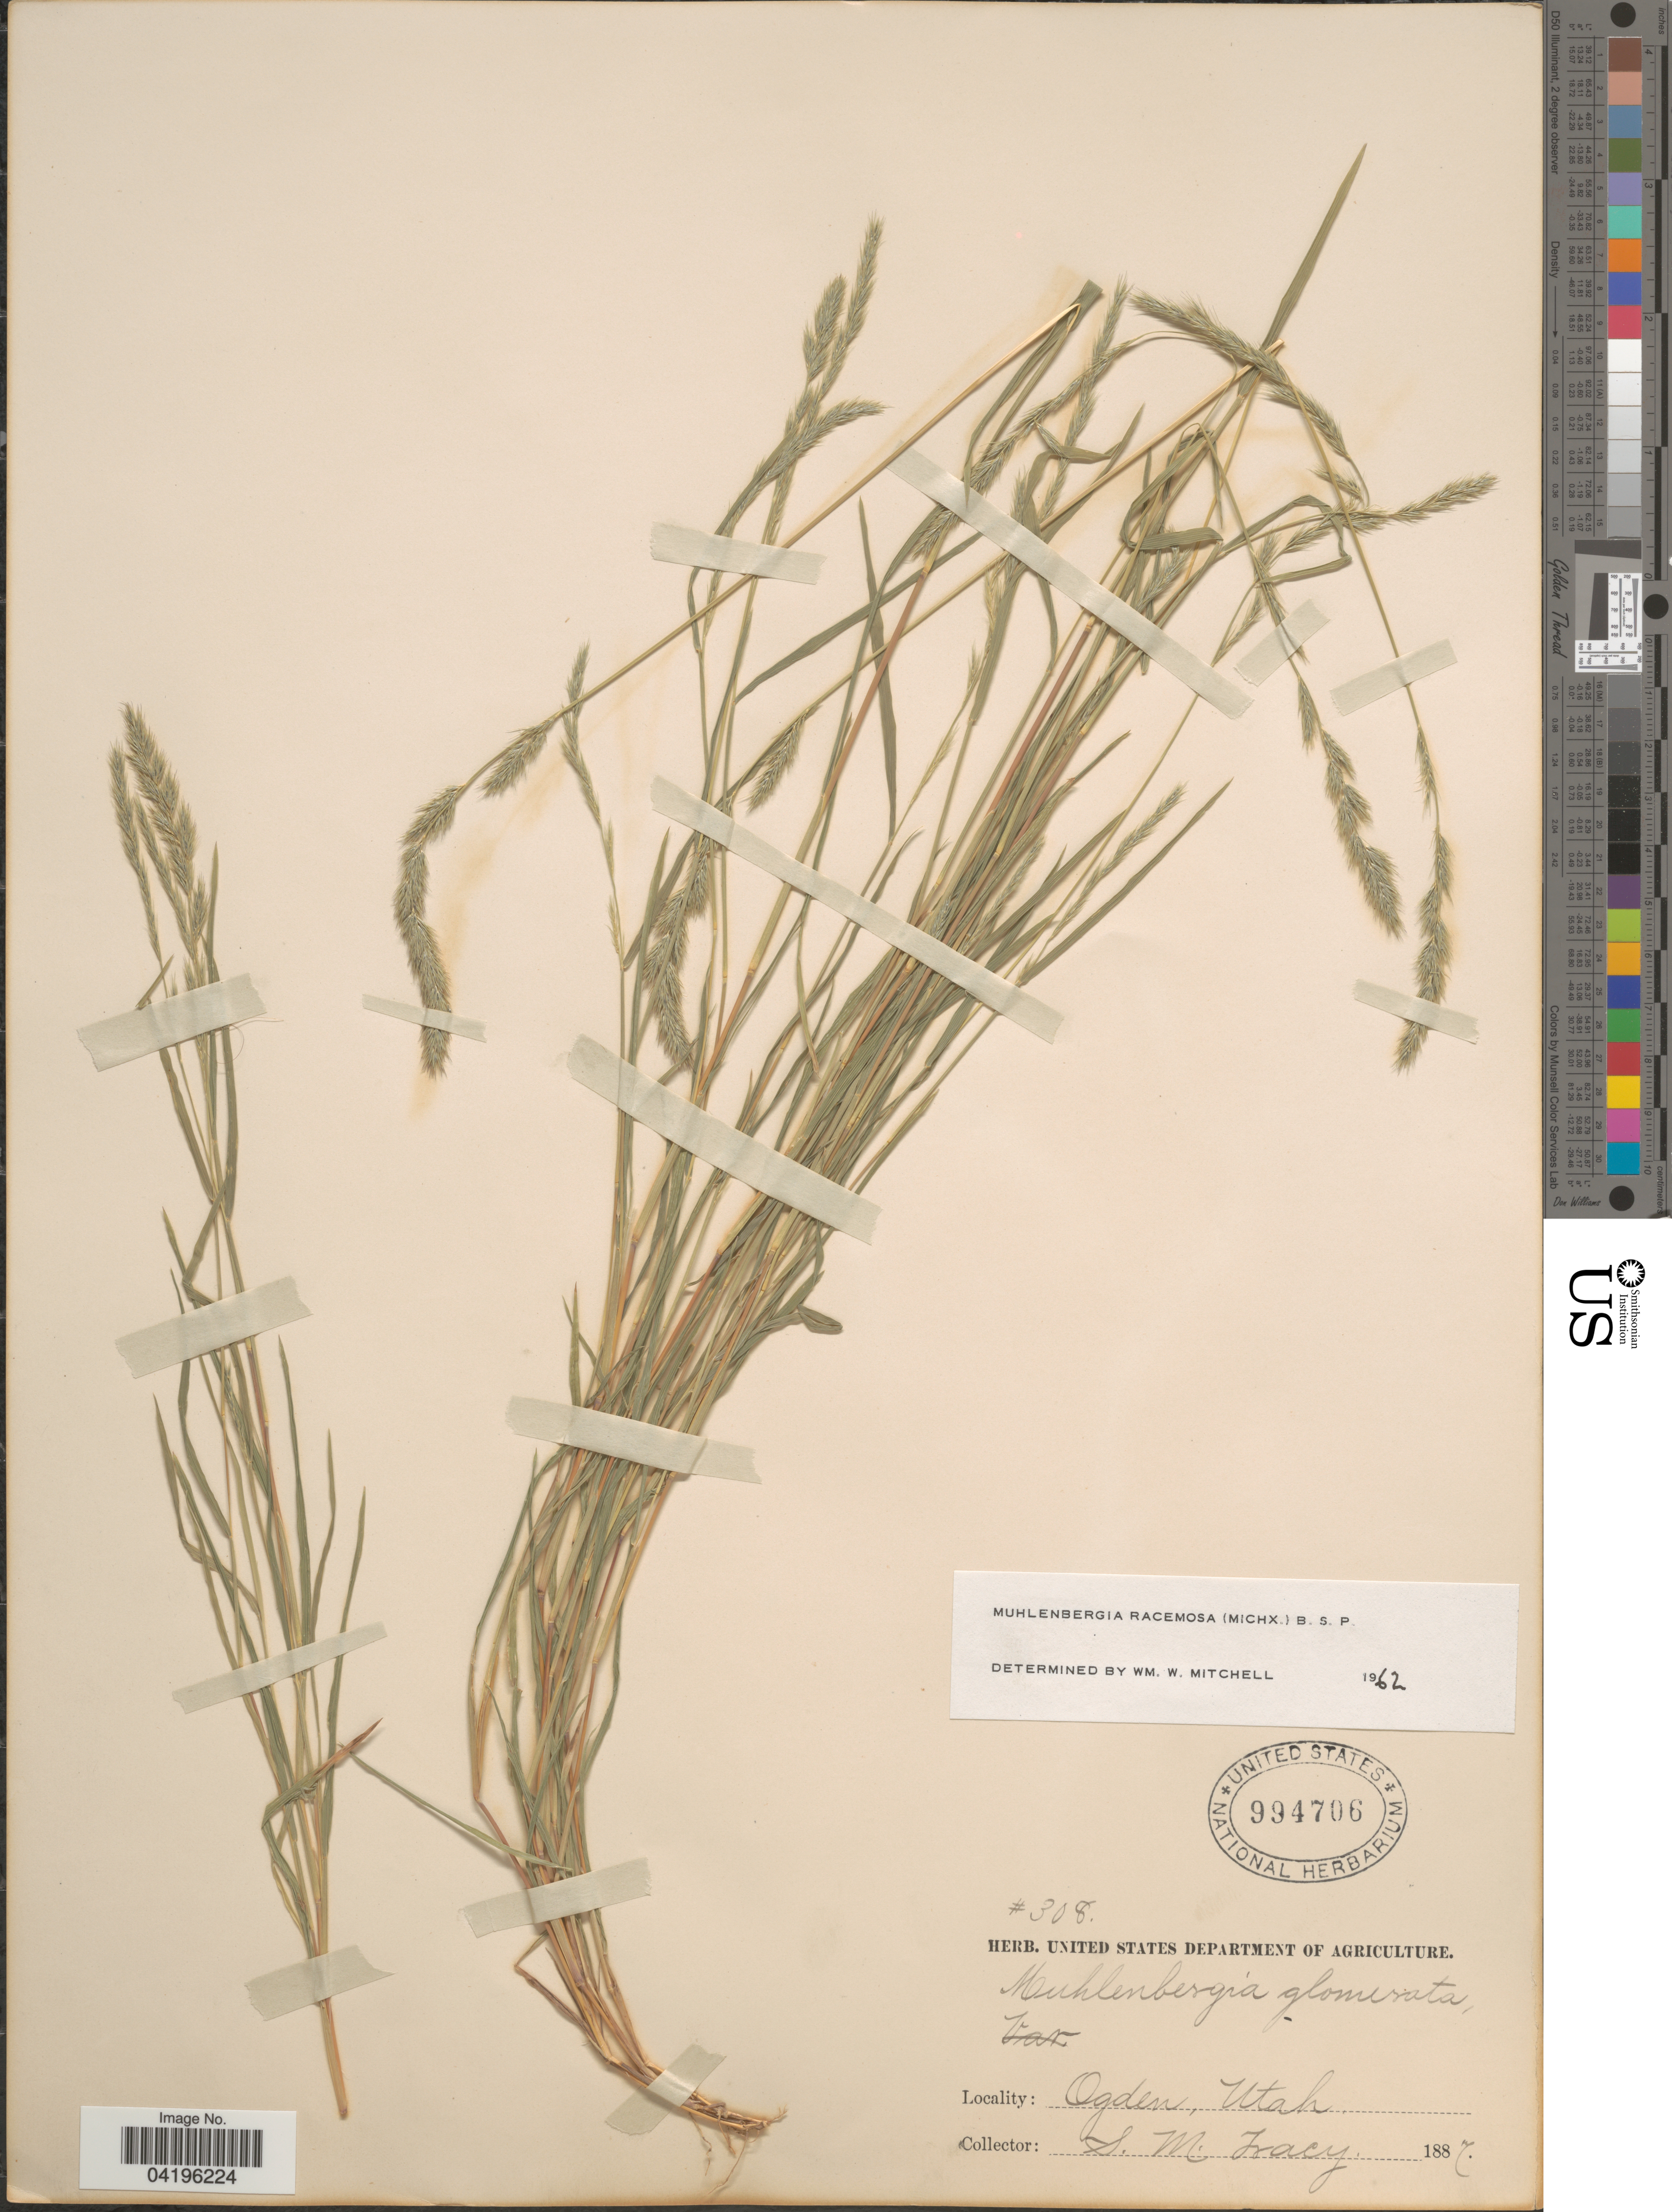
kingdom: Plantae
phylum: Tracheophyta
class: Liliopsida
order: Poales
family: Poaceae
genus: Muhlenbergia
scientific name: Muhlenbergia racemosa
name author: (Michx.) Britton et al.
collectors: S. M. Tracy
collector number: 308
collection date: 1887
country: United States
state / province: Utah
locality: Ogden.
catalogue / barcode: US 994706